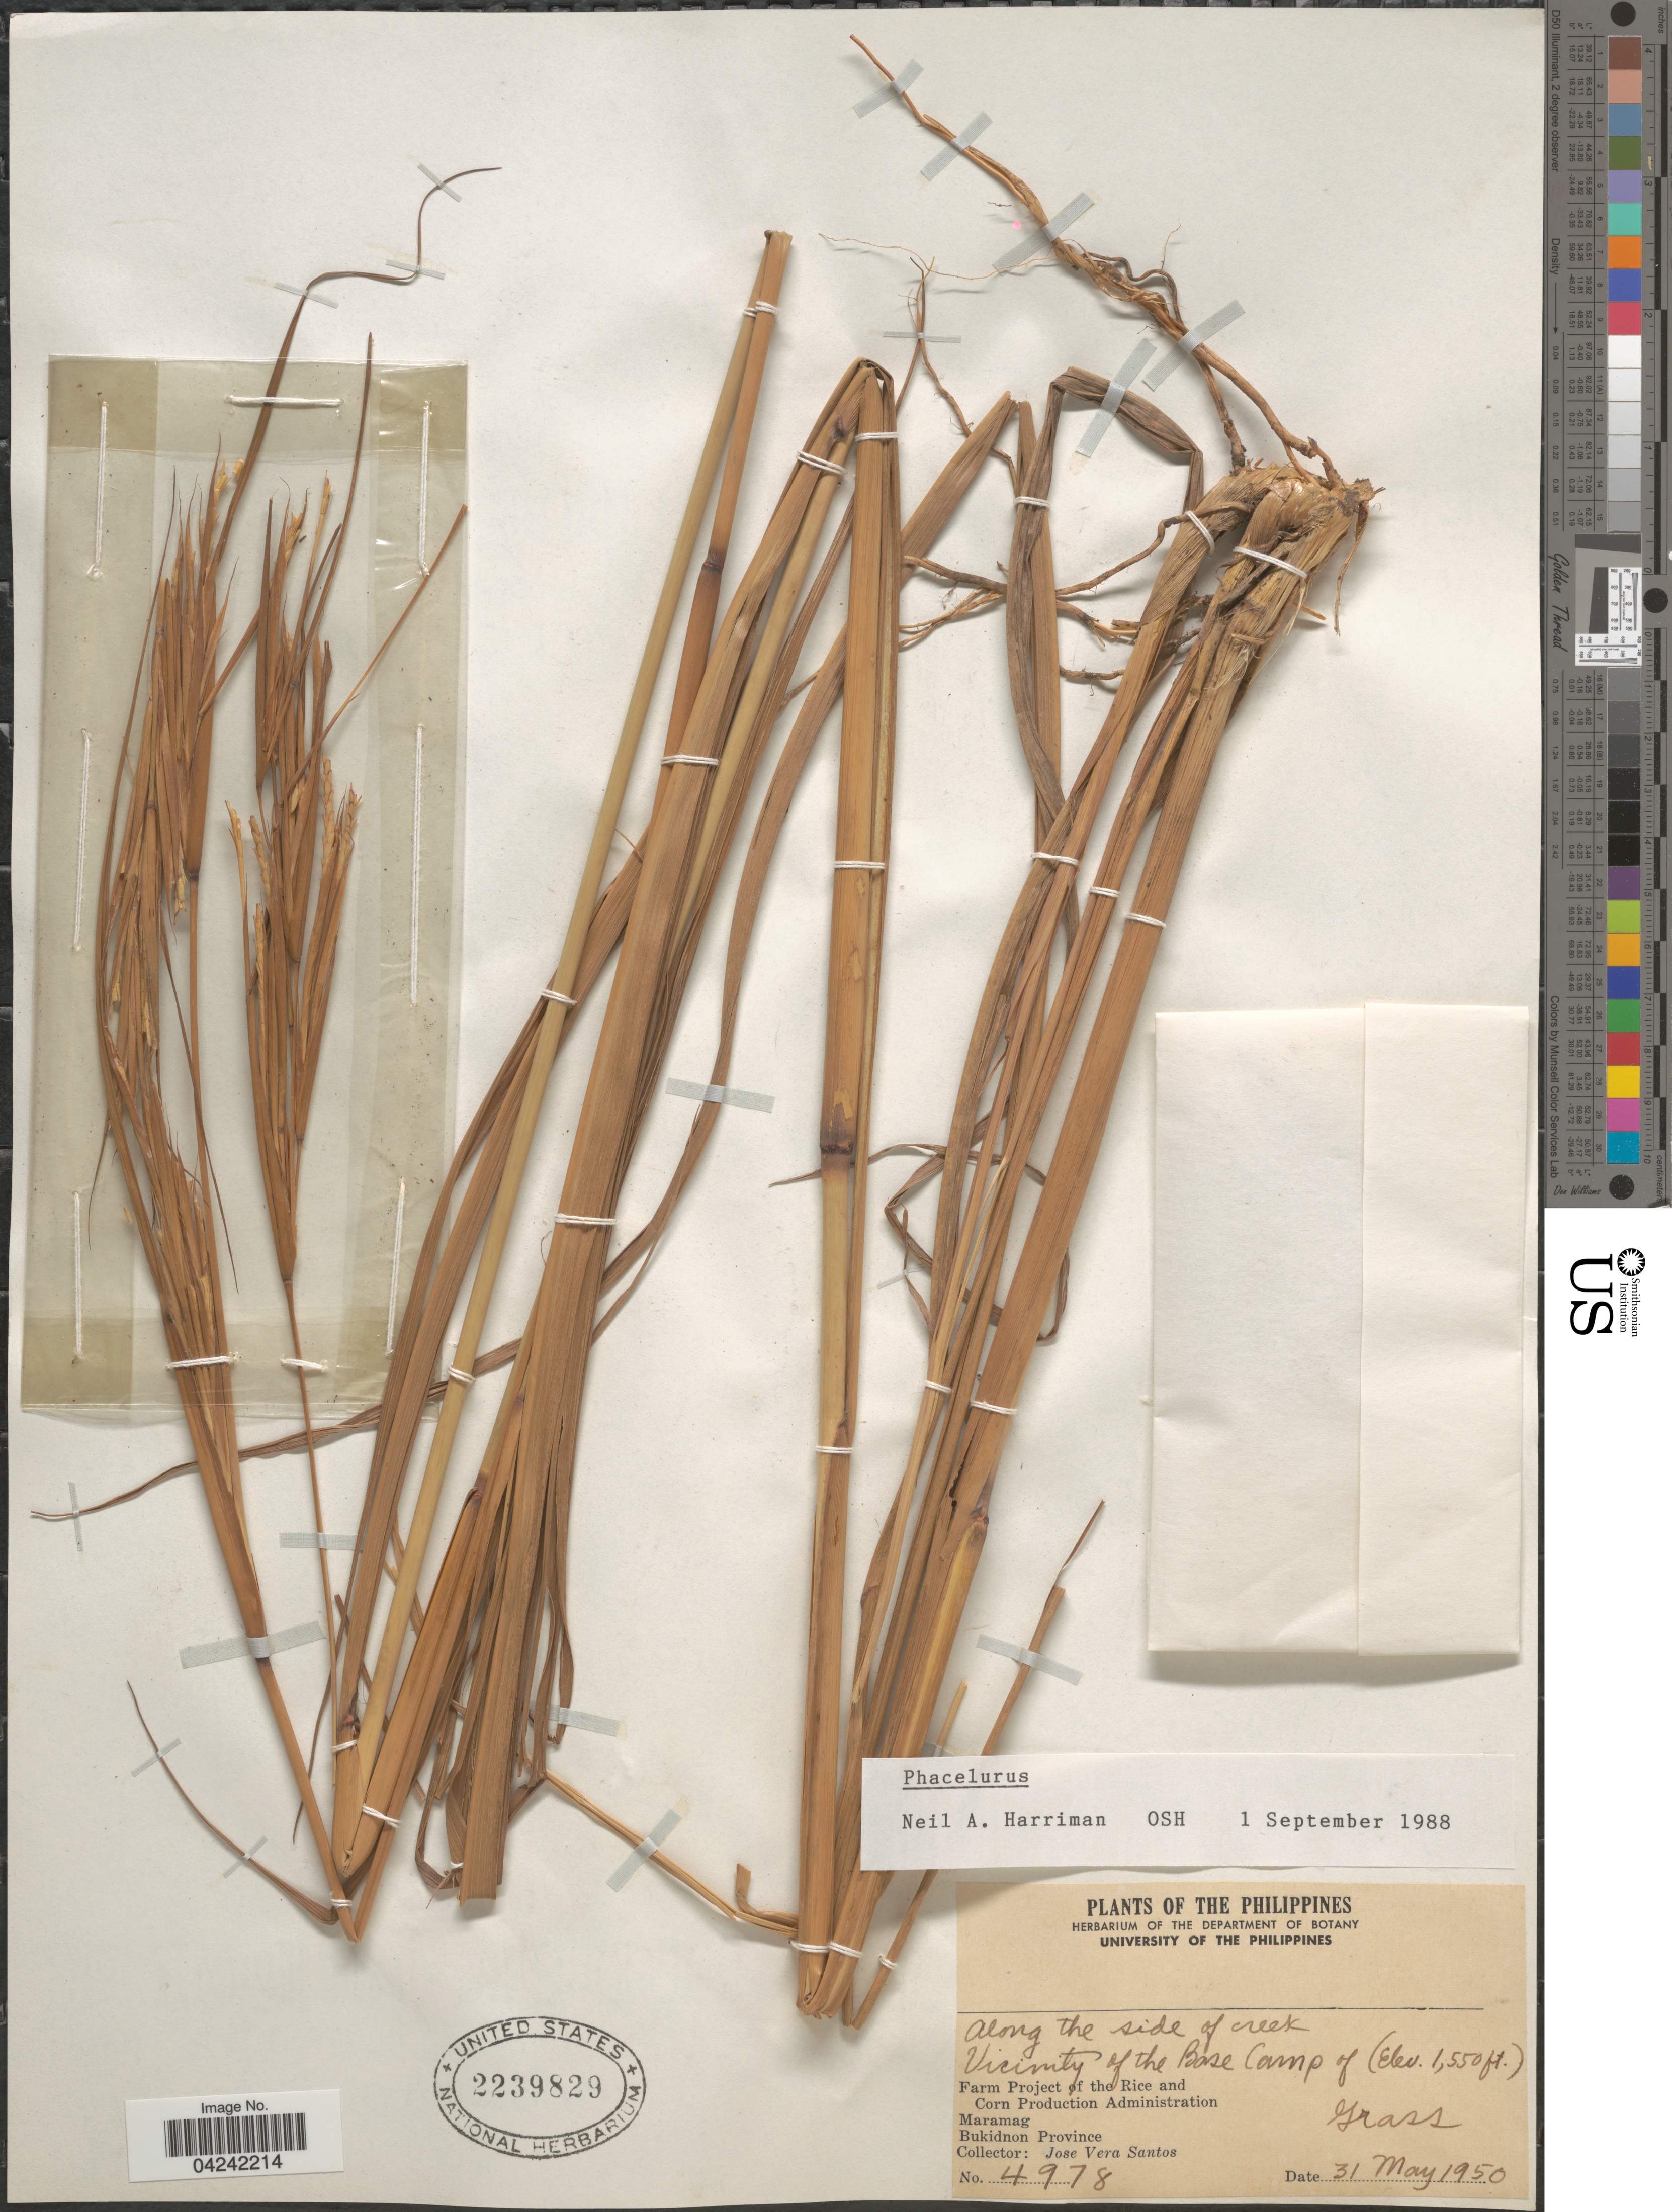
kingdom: Plantae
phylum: Tracheophyta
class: Liliopsida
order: Poales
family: Poaceae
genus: Phacelurus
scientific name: Phacelurus speciosus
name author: (Steud.) C. E. Hubb.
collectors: J. Santos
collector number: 4978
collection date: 1950-05-31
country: Philippines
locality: Along the side of creek. Vicinity of the Base Camp of. Maramag Bukidnon Province.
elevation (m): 472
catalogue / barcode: US 2239829